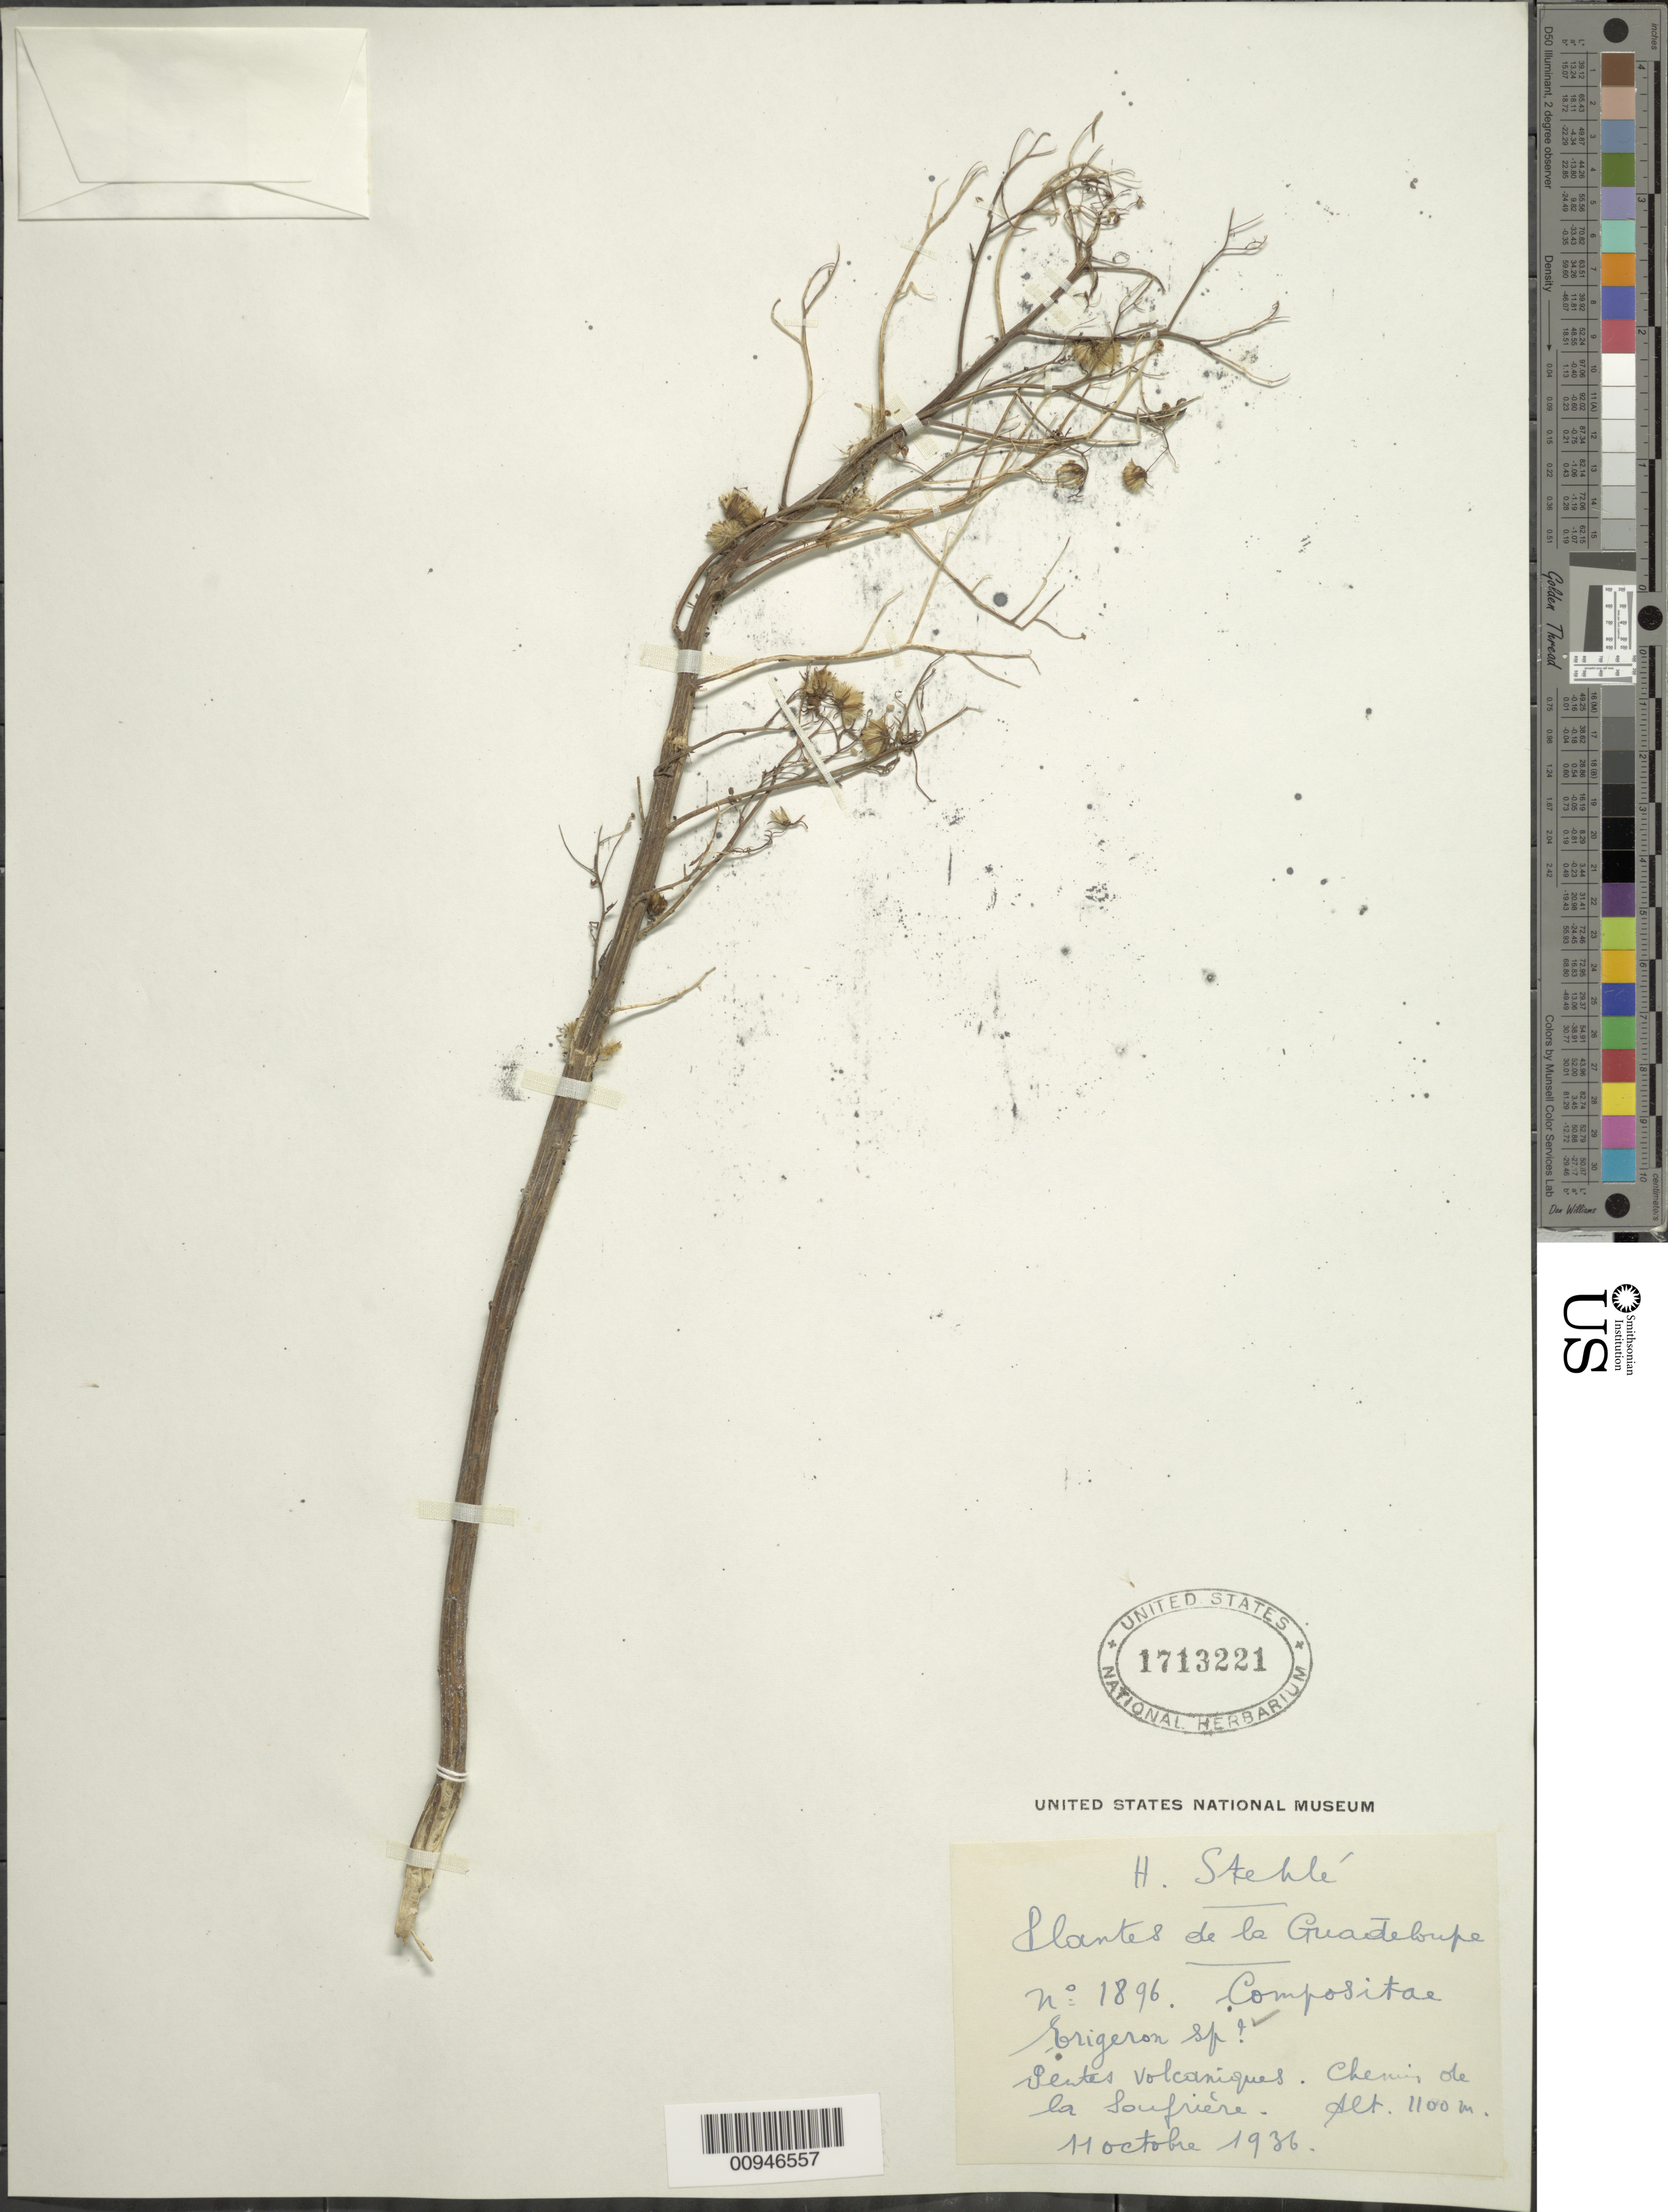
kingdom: Plantae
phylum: Tracheophyta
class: Magnoliopsida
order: Asterales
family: Asteraceae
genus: Conyza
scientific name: Conyza canadensis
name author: (L.) Cronq.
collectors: H. Stehlé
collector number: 1896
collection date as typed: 11 Oct 1936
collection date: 1936-10-11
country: Guadeloupe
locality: Chemis de la Soufriere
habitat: Sentes volcaniques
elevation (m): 1100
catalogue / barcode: US 1713221